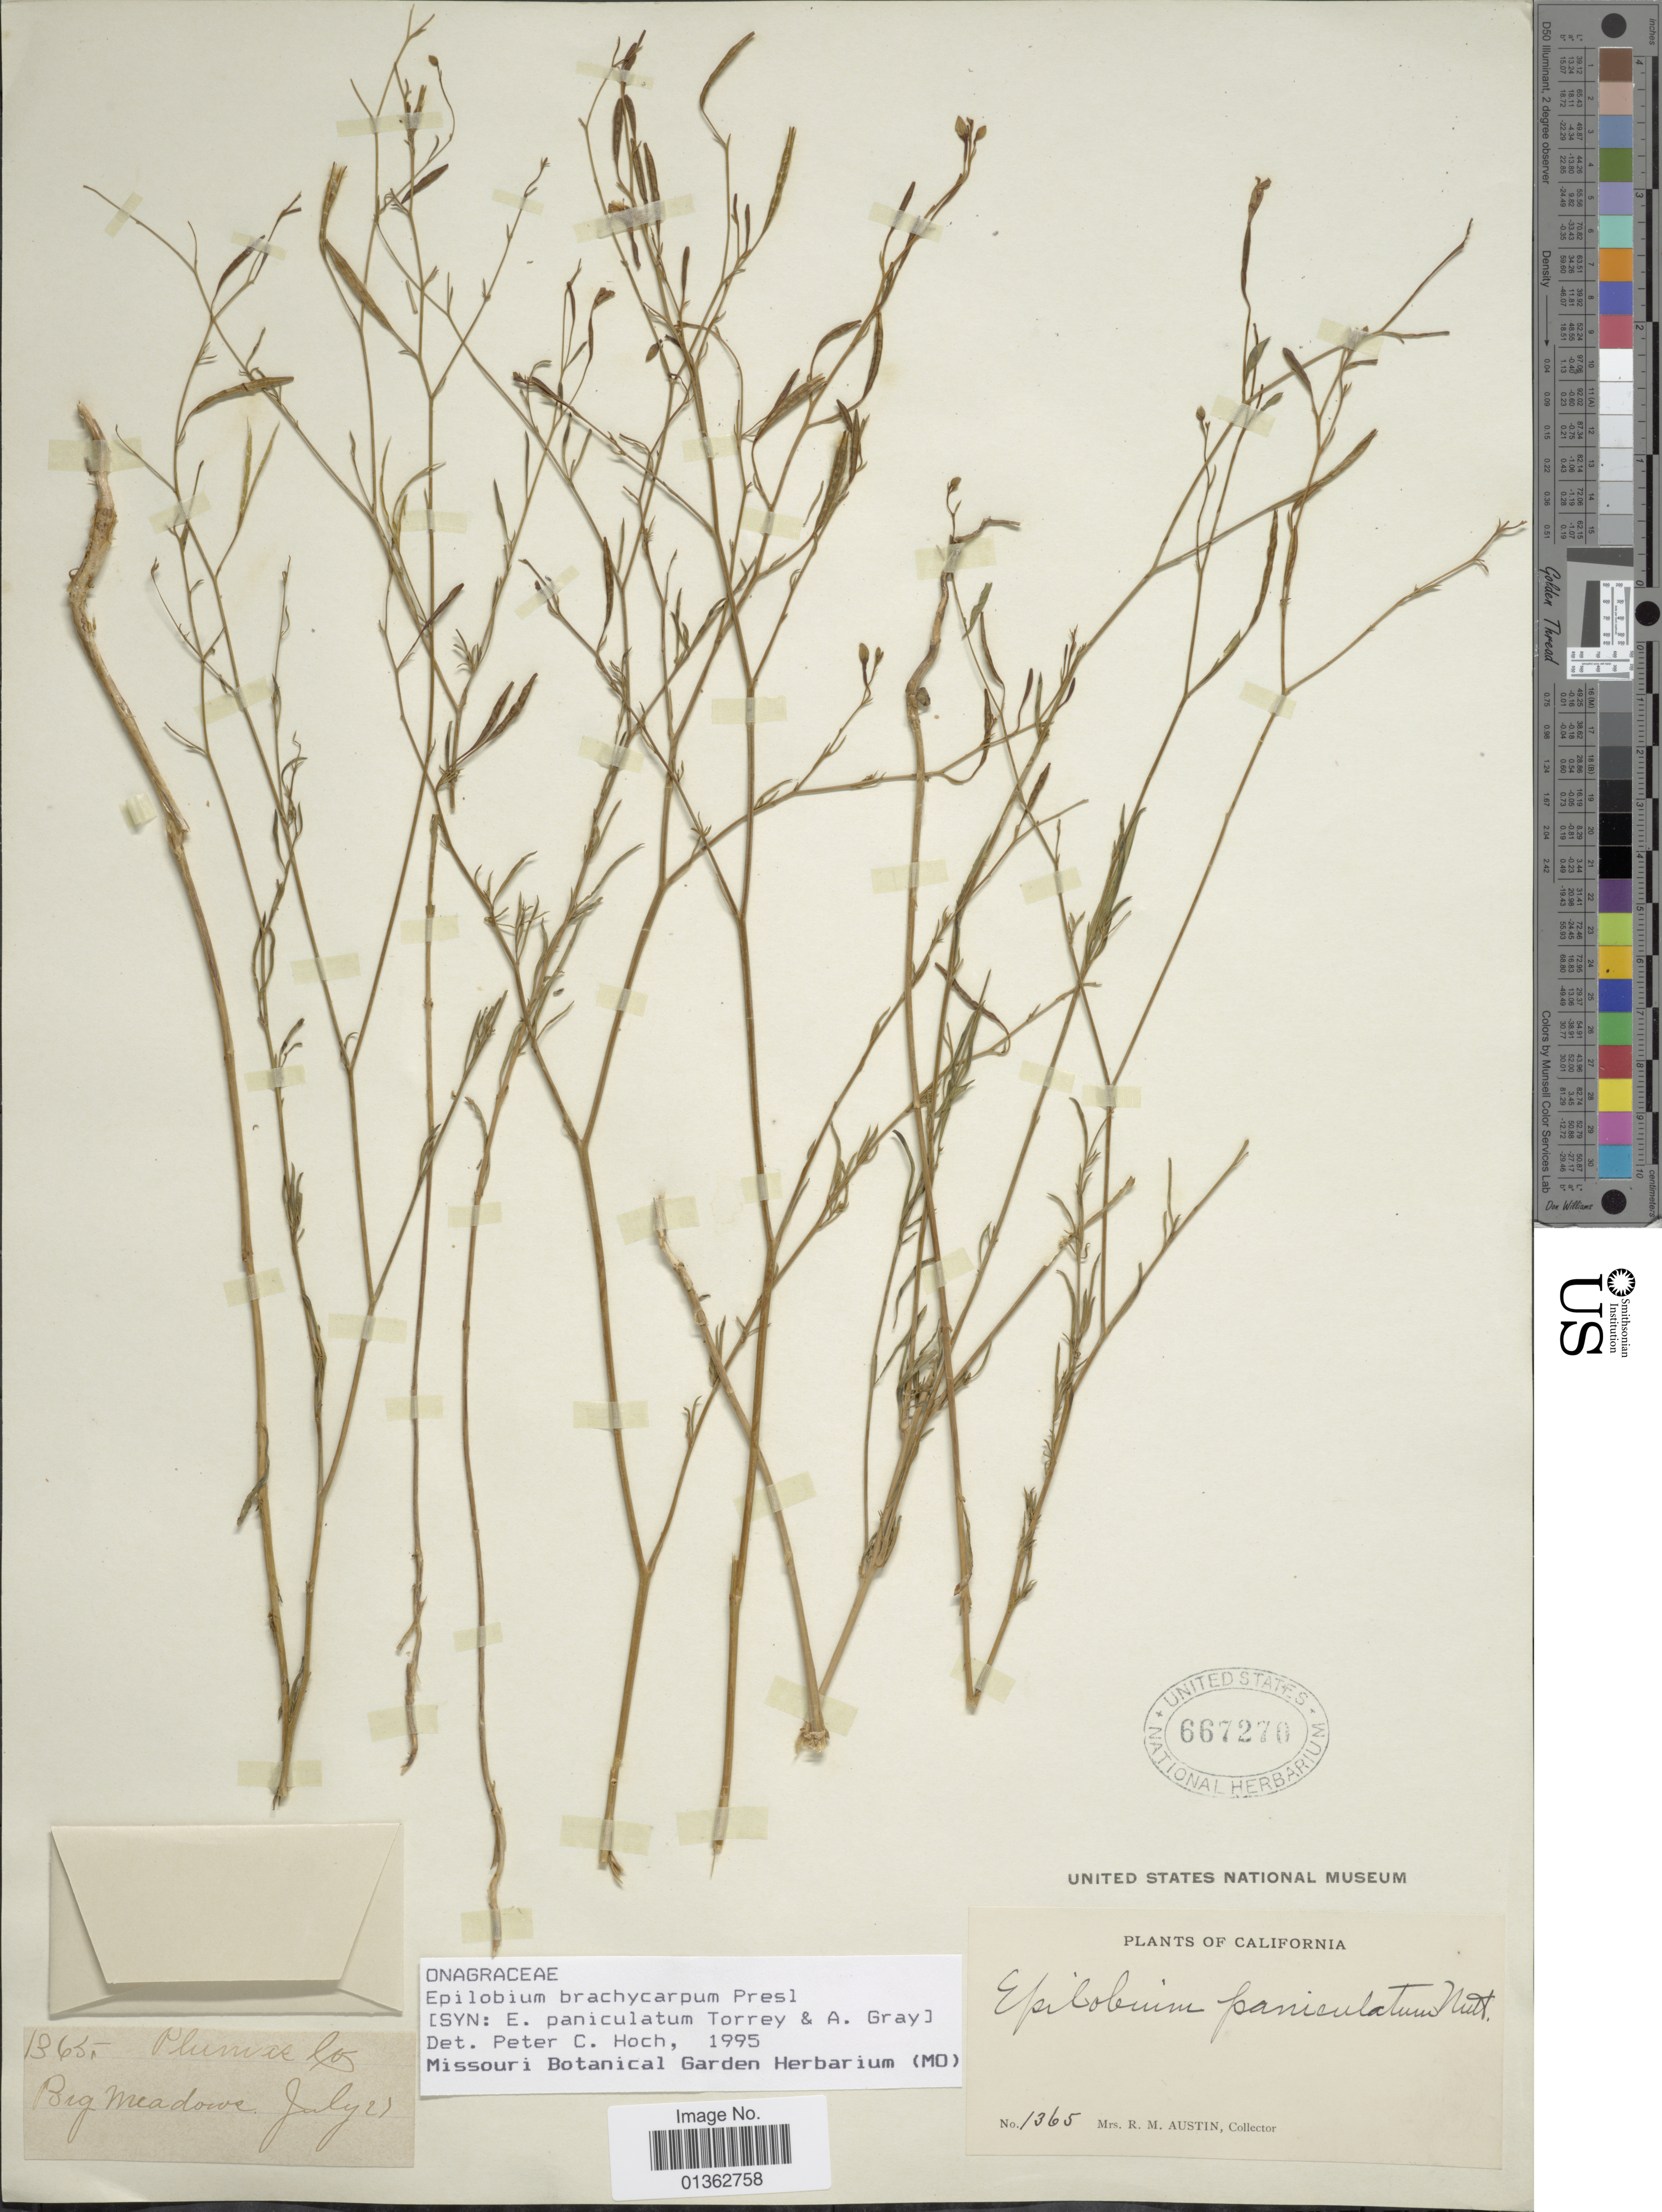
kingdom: Plantae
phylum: Tracheophyta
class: Magnoliopsida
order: Myrtales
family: Onagraceae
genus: Epilobium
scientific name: Epilobium brachycarpum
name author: C. Presl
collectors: R. Austin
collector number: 1365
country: United States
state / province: California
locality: Big Meadows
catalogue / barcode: US 667270